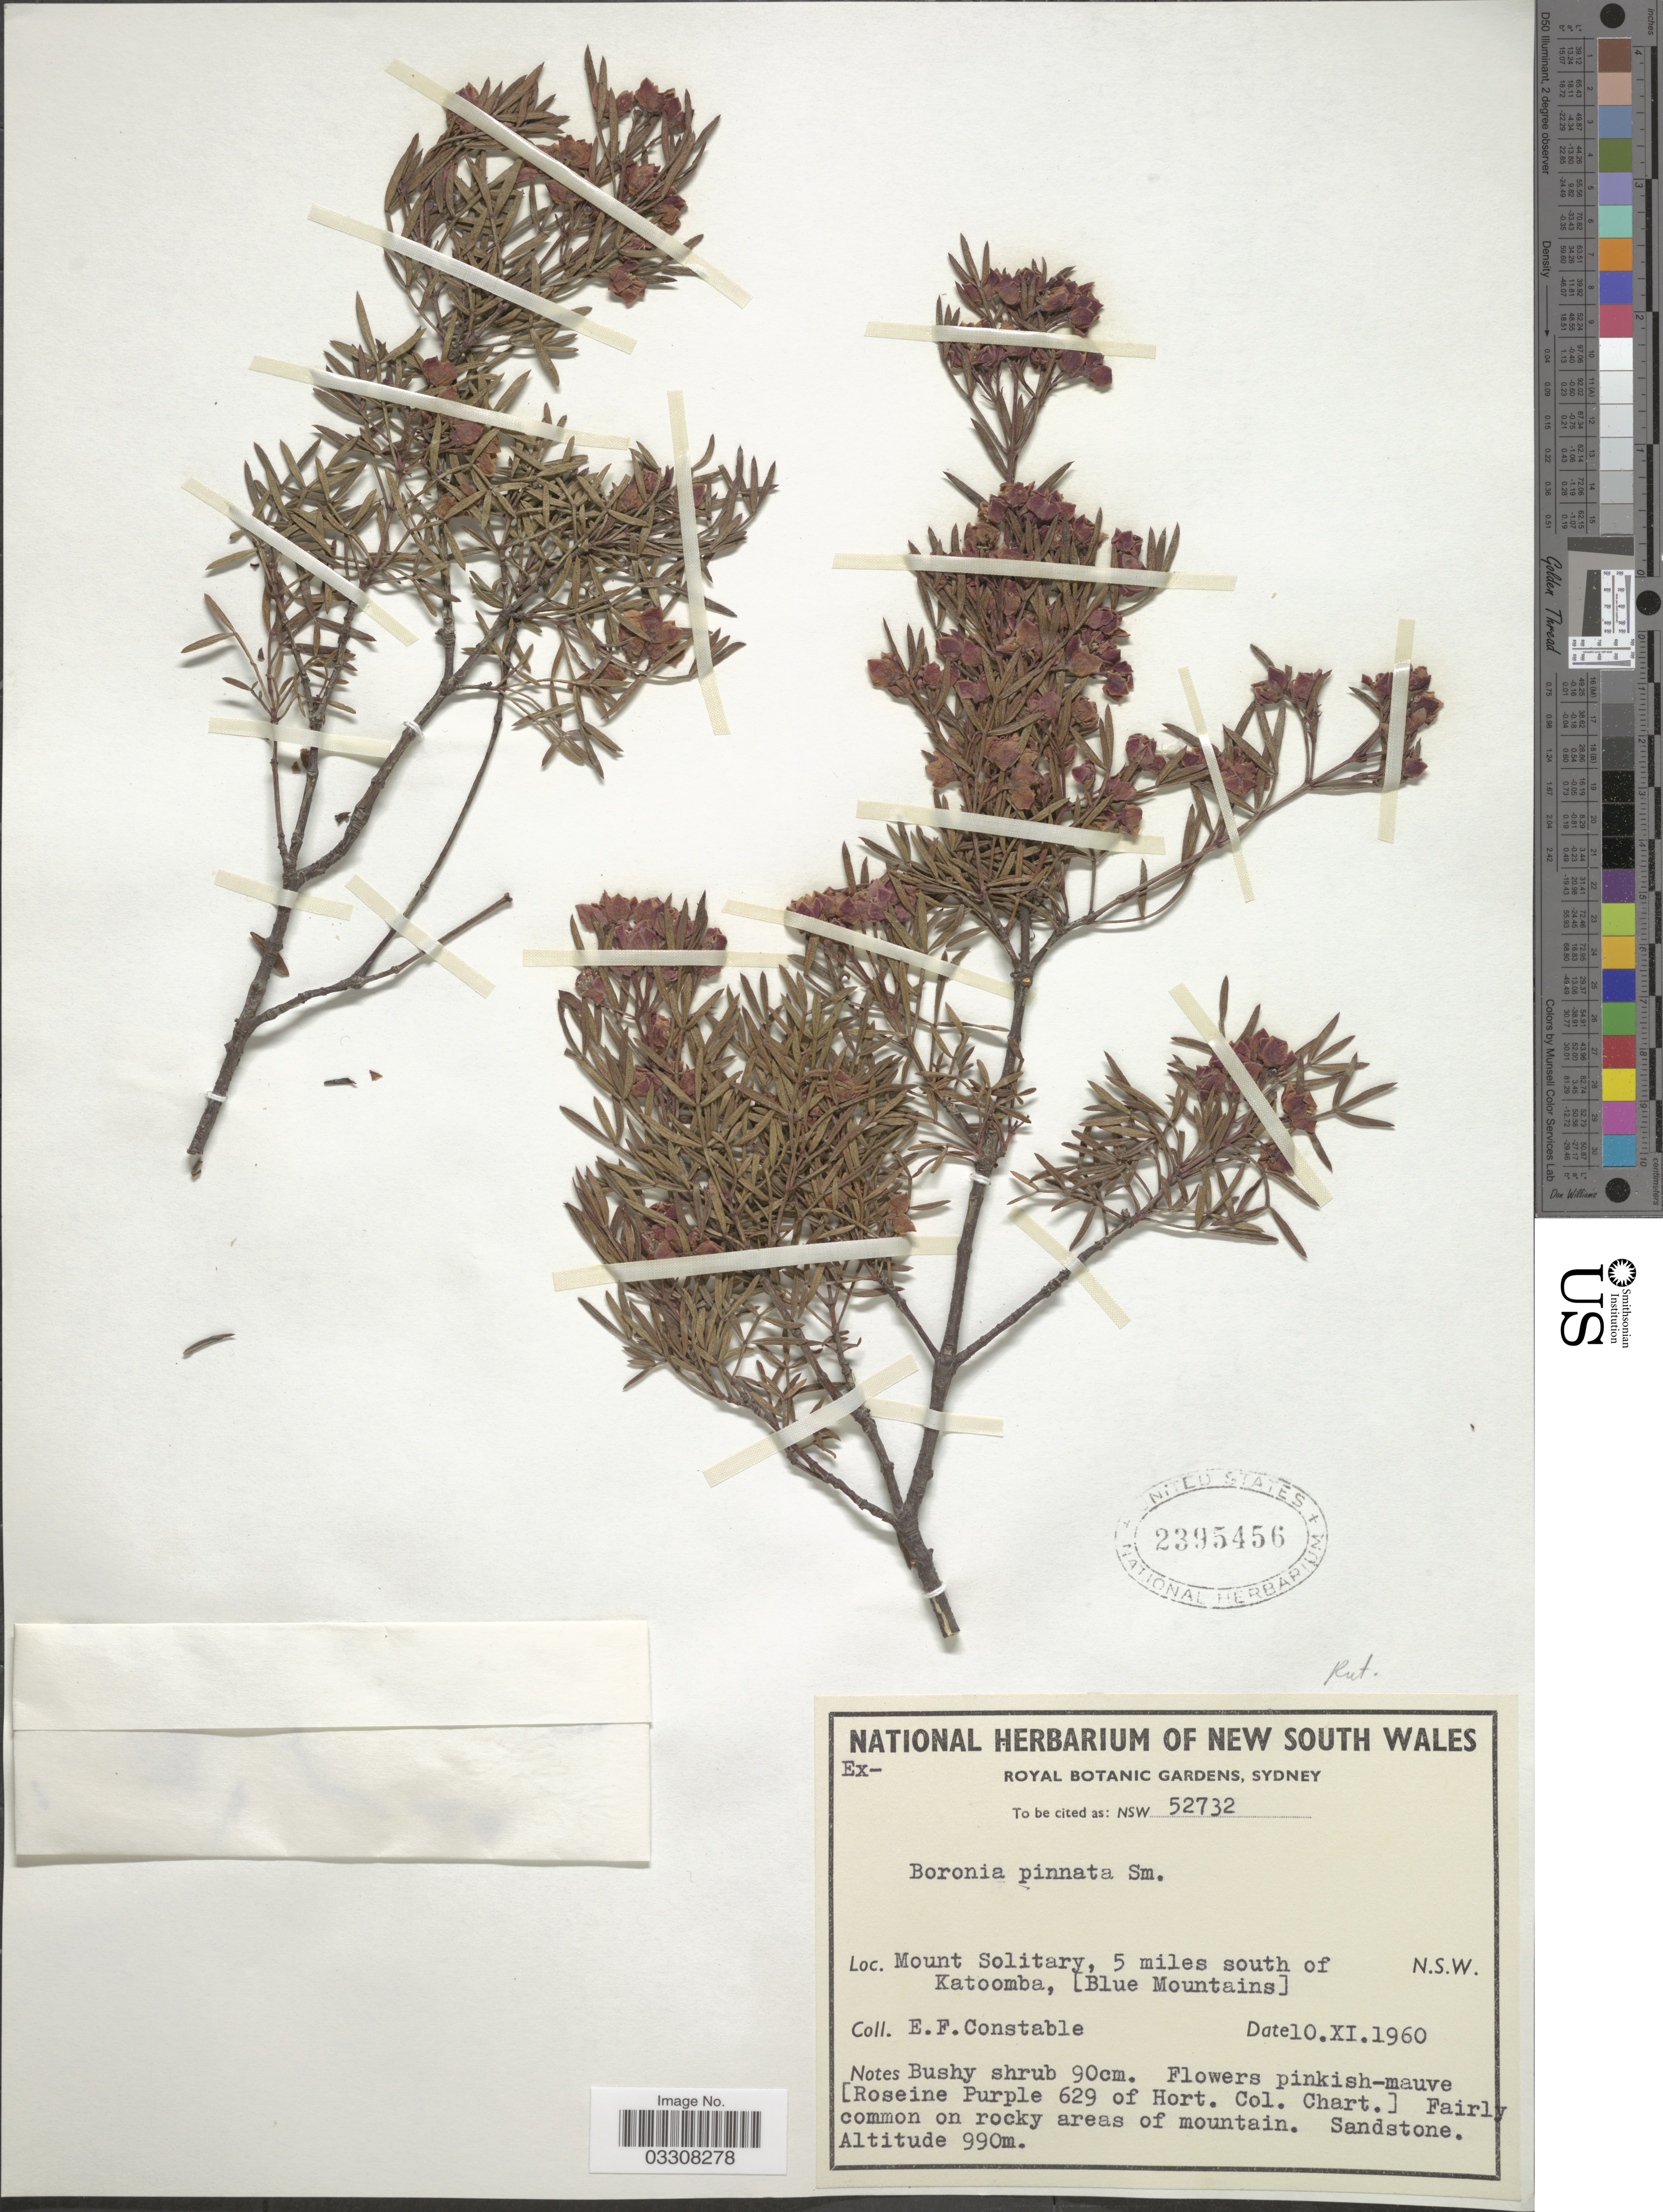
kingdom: Plantae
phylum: Tracheophyta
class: Magnoliopsida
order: Sapindales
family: Rutaceae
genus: Boronia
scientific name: Boronia pinnata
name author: Sm.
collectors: E. F. Constable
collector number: NSW 52732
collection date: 1960-11-10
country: Australia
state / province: New South Wales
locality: Mount Solitary, 5 miles south of Katoomba, (Blue Mountains).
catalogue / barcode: US 2395456